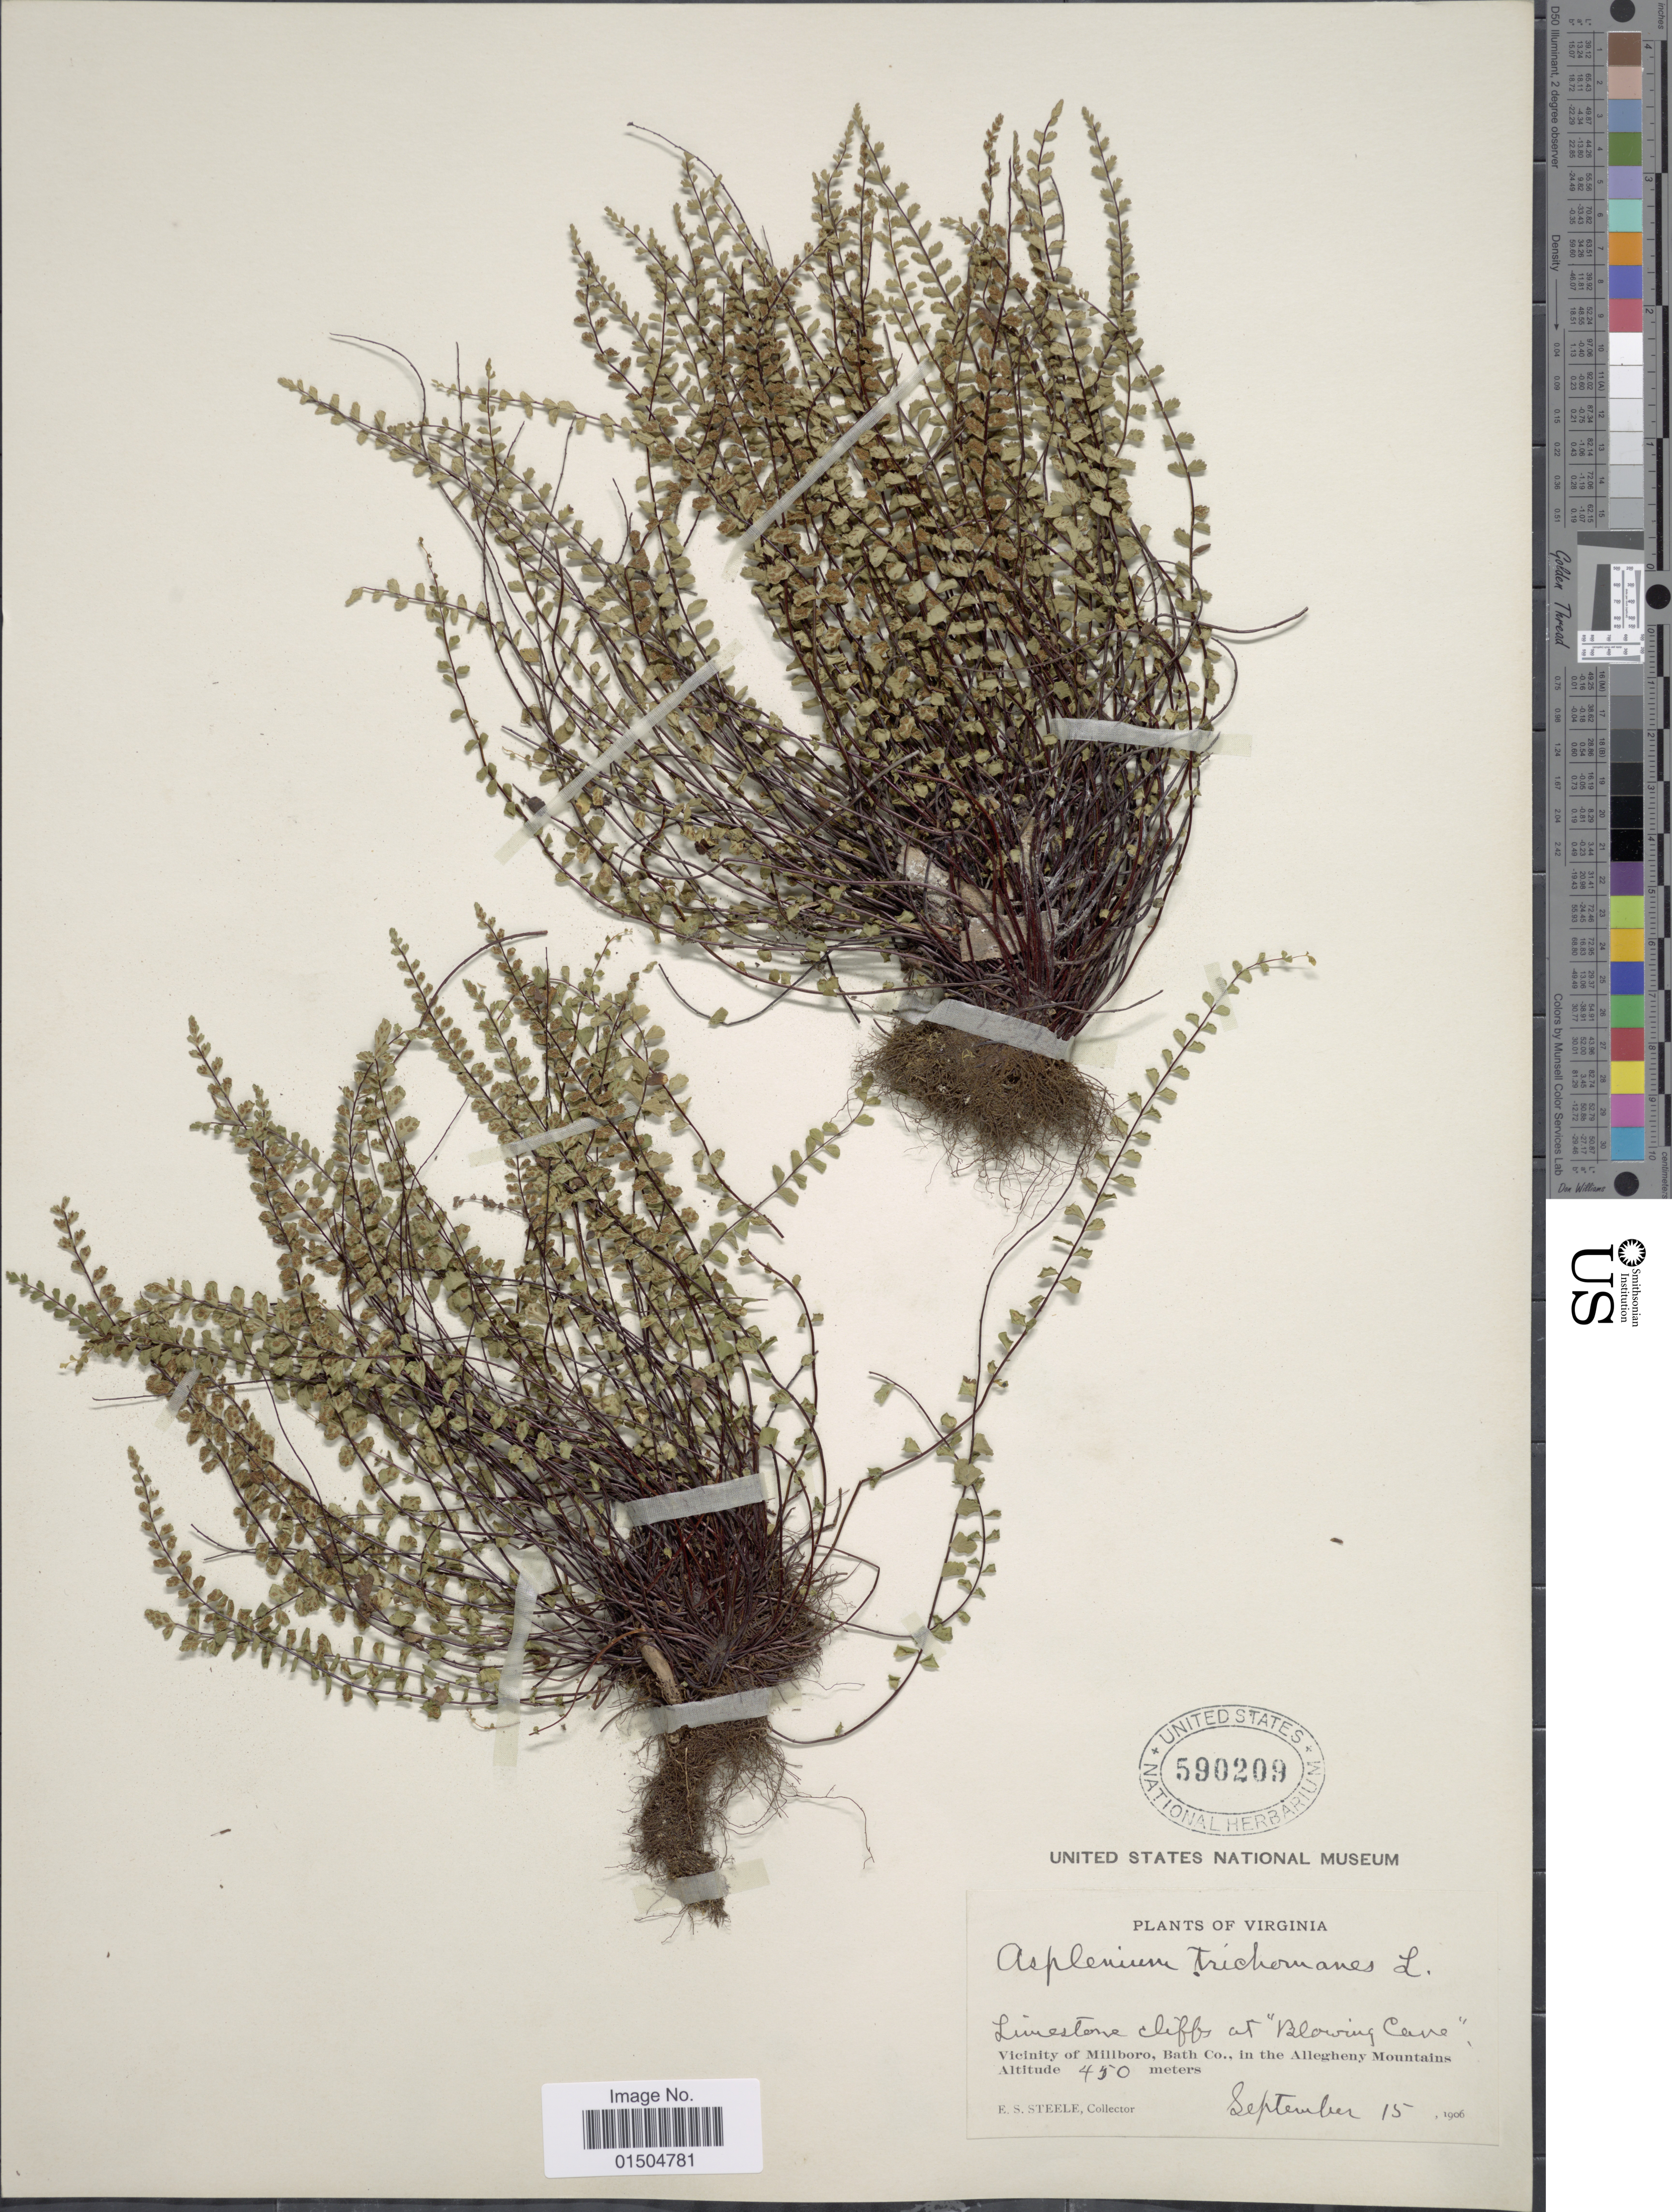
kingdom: Plantae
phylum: Tracheophyta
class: Polypodiopsida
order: Polypodiales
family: Aspleniaceae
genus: Asplenium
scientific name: Asplenium trichomanes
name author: L.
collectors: E. Steele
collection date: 1906-09-15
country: United States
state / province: Virginia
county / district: Bath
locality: Limestone cliffs at "Blowing Cave". Vicinity of Millboro, Bath Co., in the Allegheny Mountains.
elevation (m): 450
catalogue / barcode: US 590209